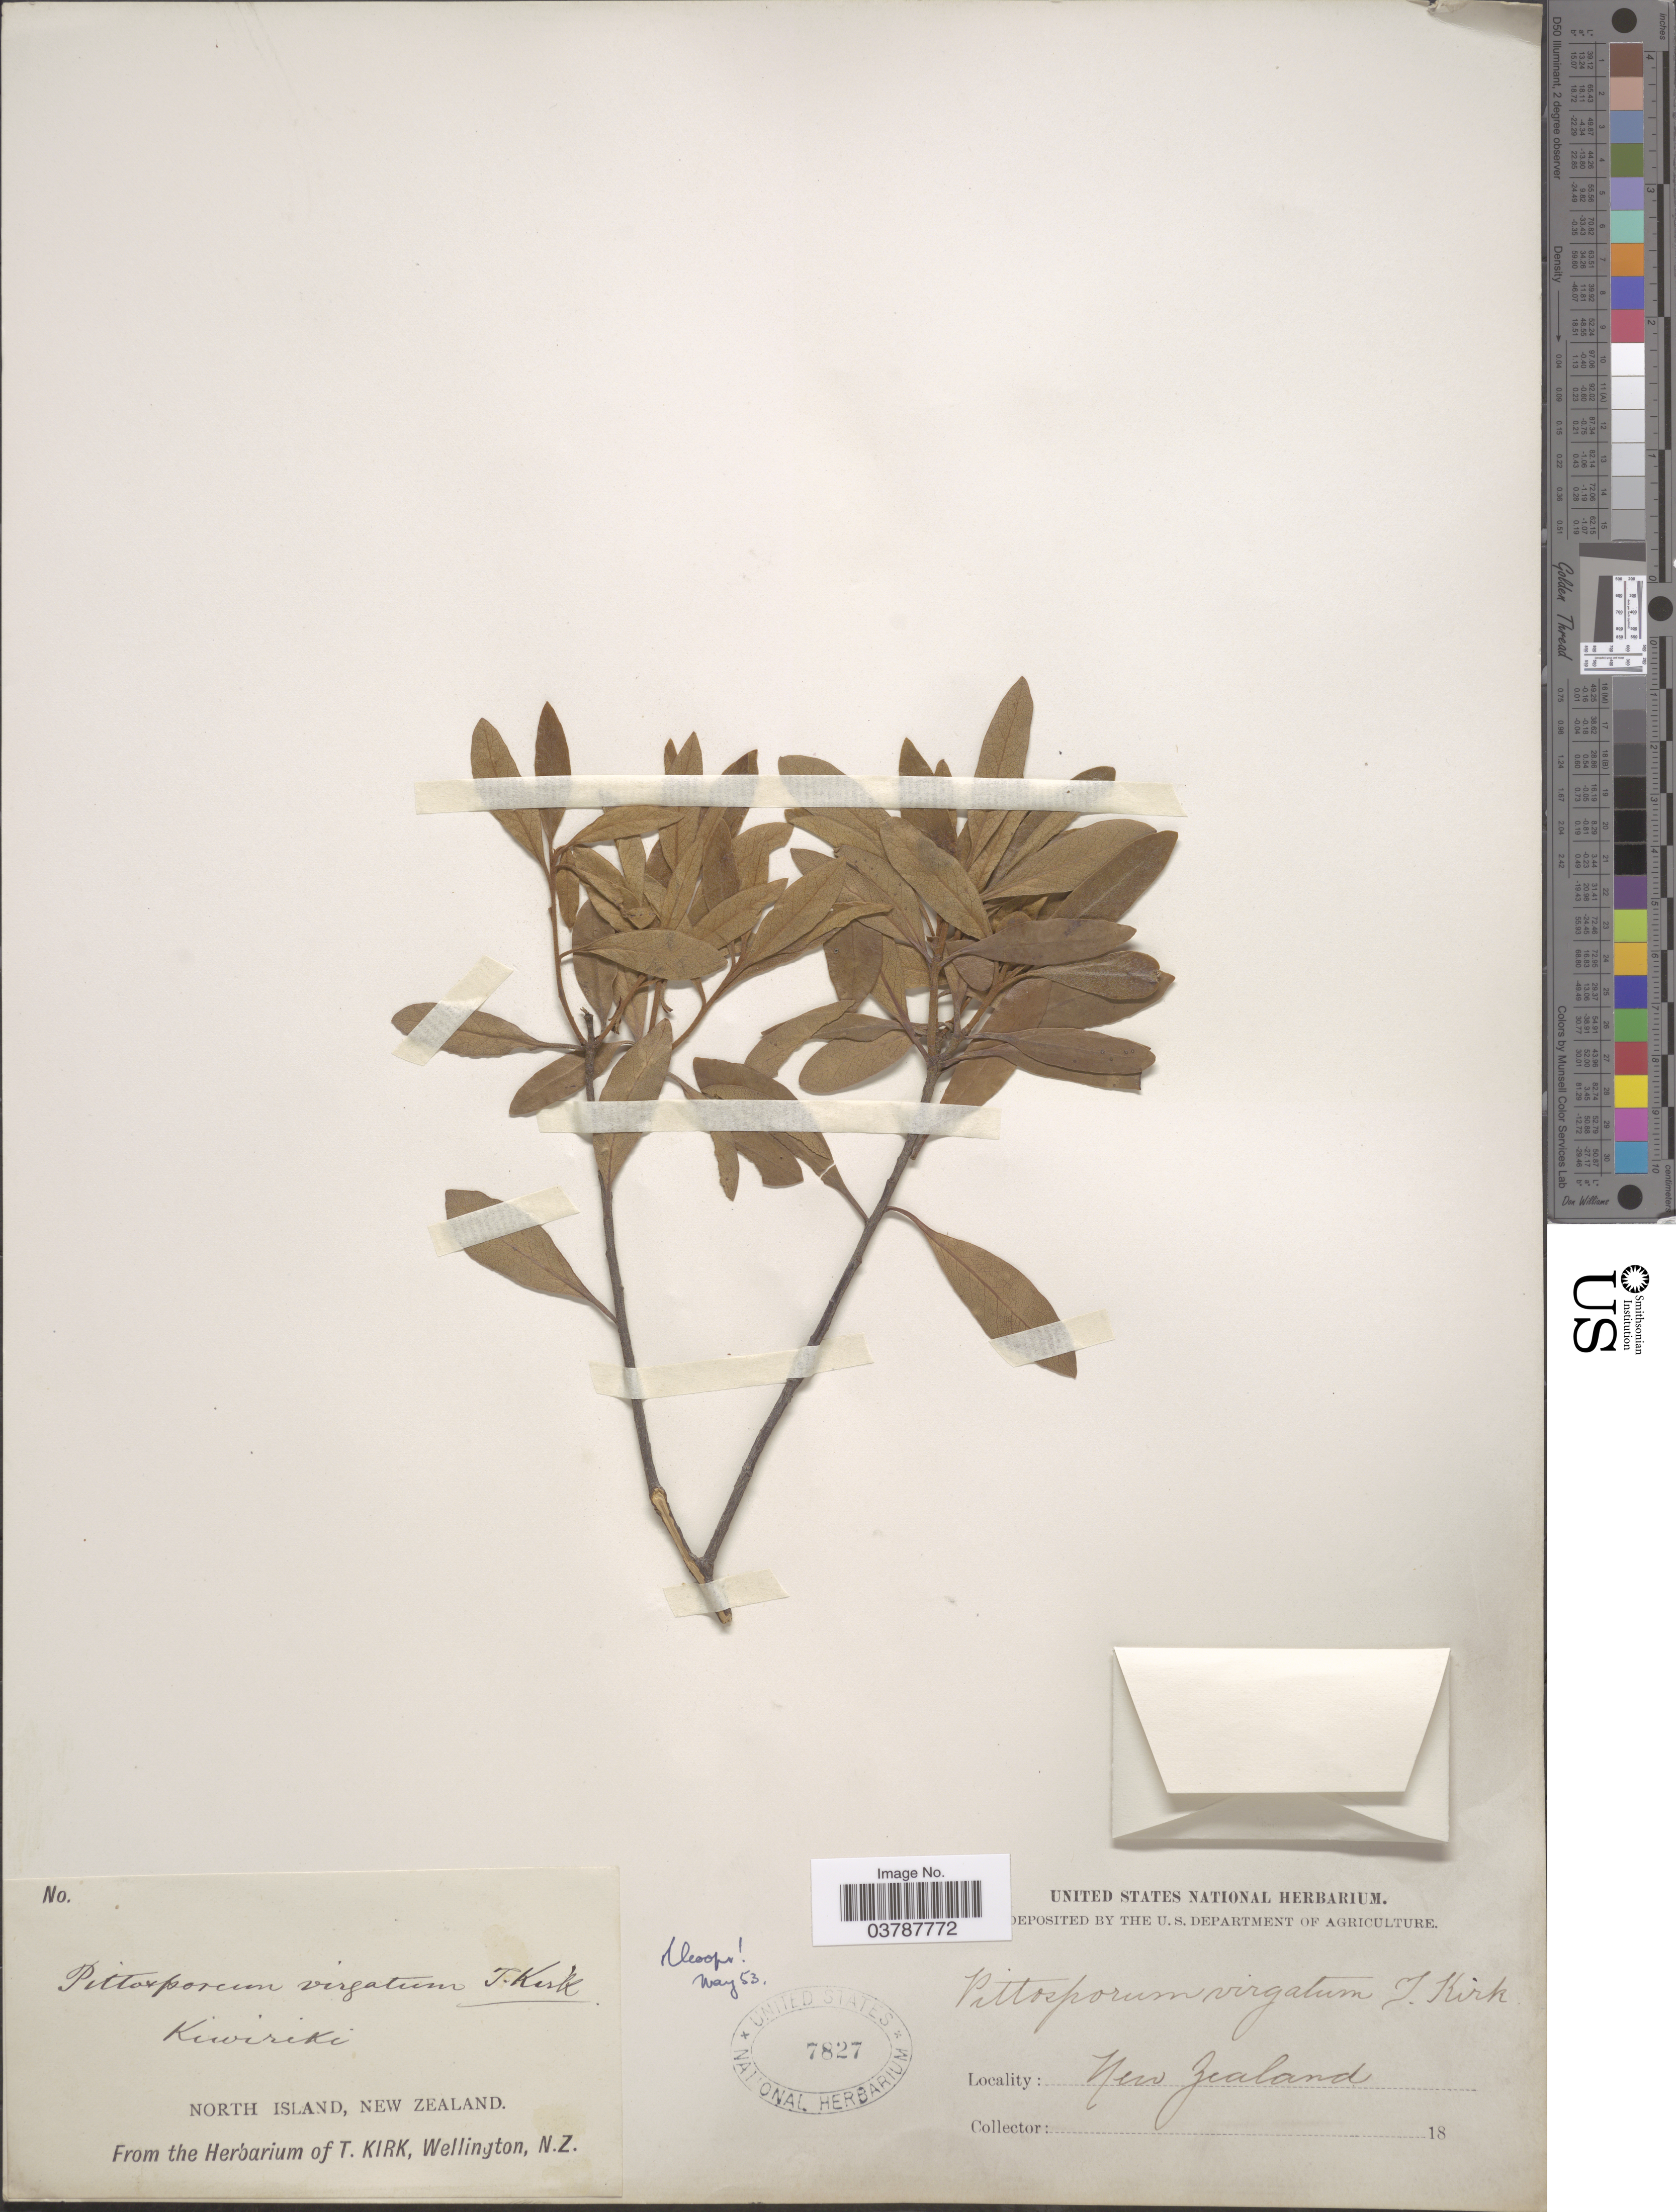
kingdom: Plantae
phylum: Tracheophyta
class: Magnoliopsida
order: Apiales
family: Pittosporaceae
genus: Pittosporum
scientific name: Pittosporum virgatum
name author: Kirk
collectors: ex herb. T. Kirk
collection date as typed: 18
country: New Zealand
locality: Kiwiriki. North Island.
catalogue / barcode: US 7827